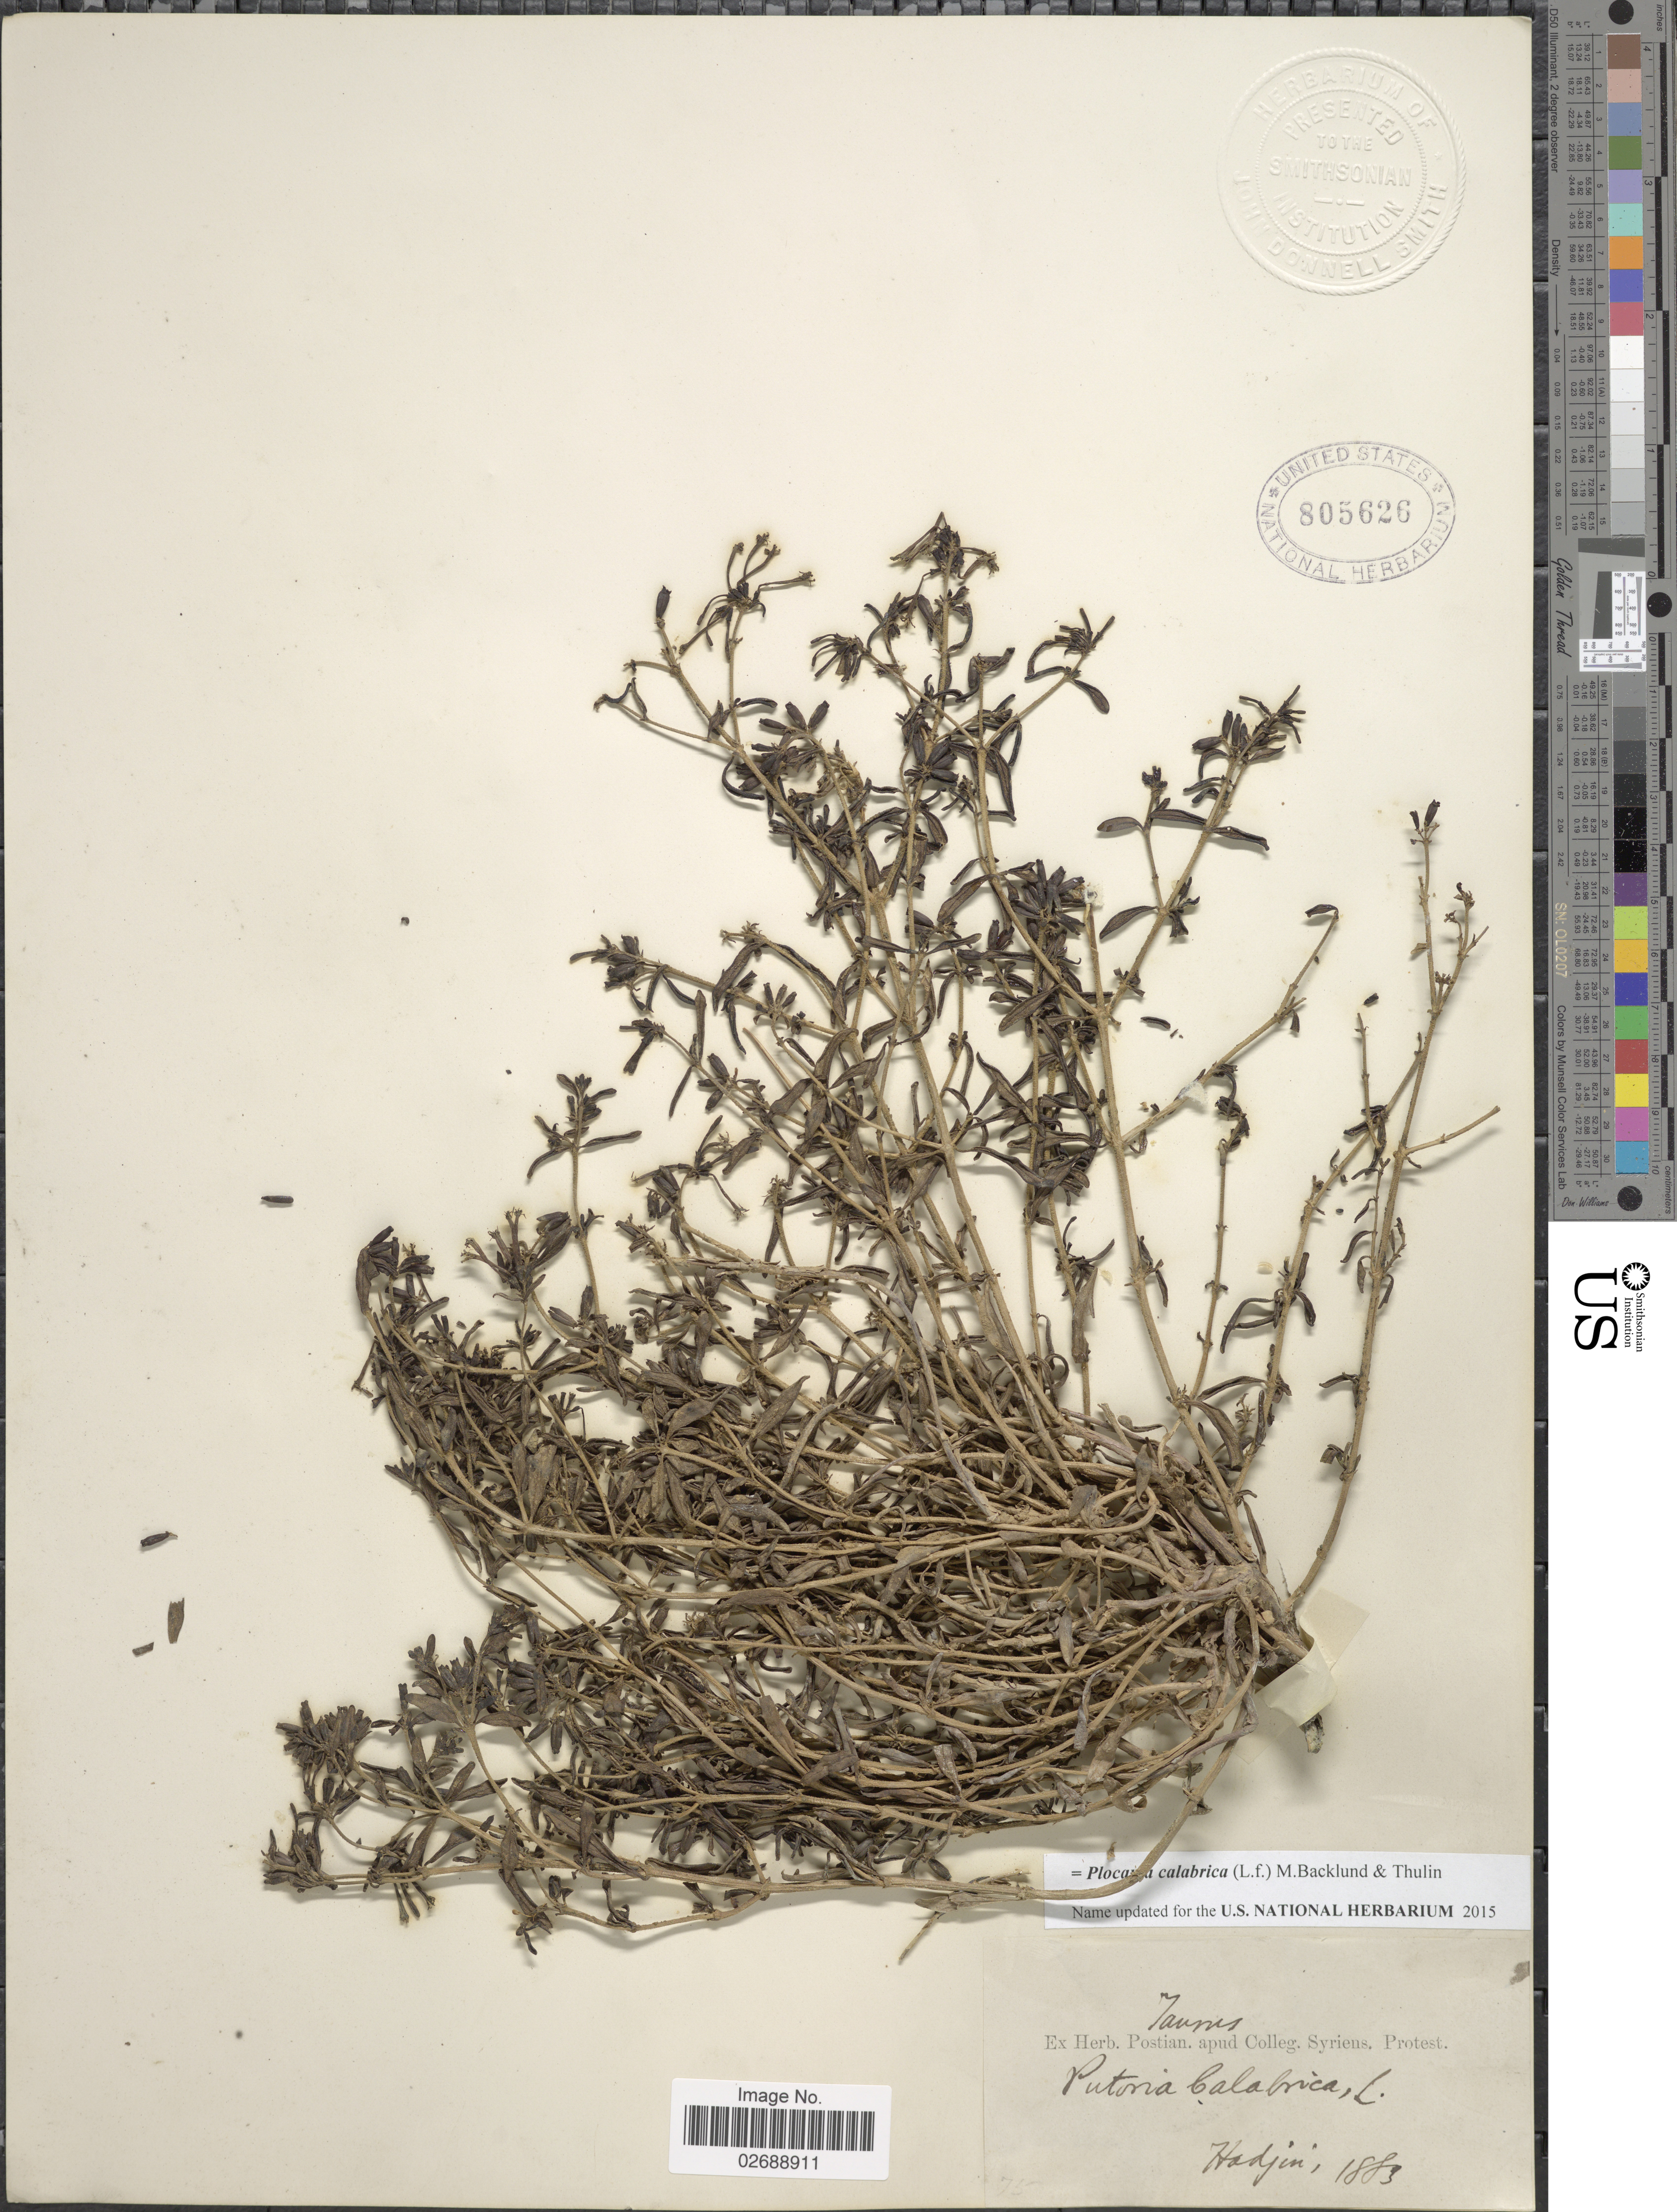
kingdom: Plantae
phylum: Tracheophyta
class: Magnoliopsida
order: Gentianales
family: Rubiaceae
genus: Plocama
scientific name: Plocama calabrica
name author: (L. f.) M.Backlund & Thulin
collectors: ex herb. Postian. apud Colleg. Syriens. Protest. USE "Fannie P. A. Shepard" (10308853) AS PRIMARY COLLECTOR INSTEAD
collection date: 1883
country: Turkey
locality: Hadjin, Taurus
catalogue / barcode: US 805626